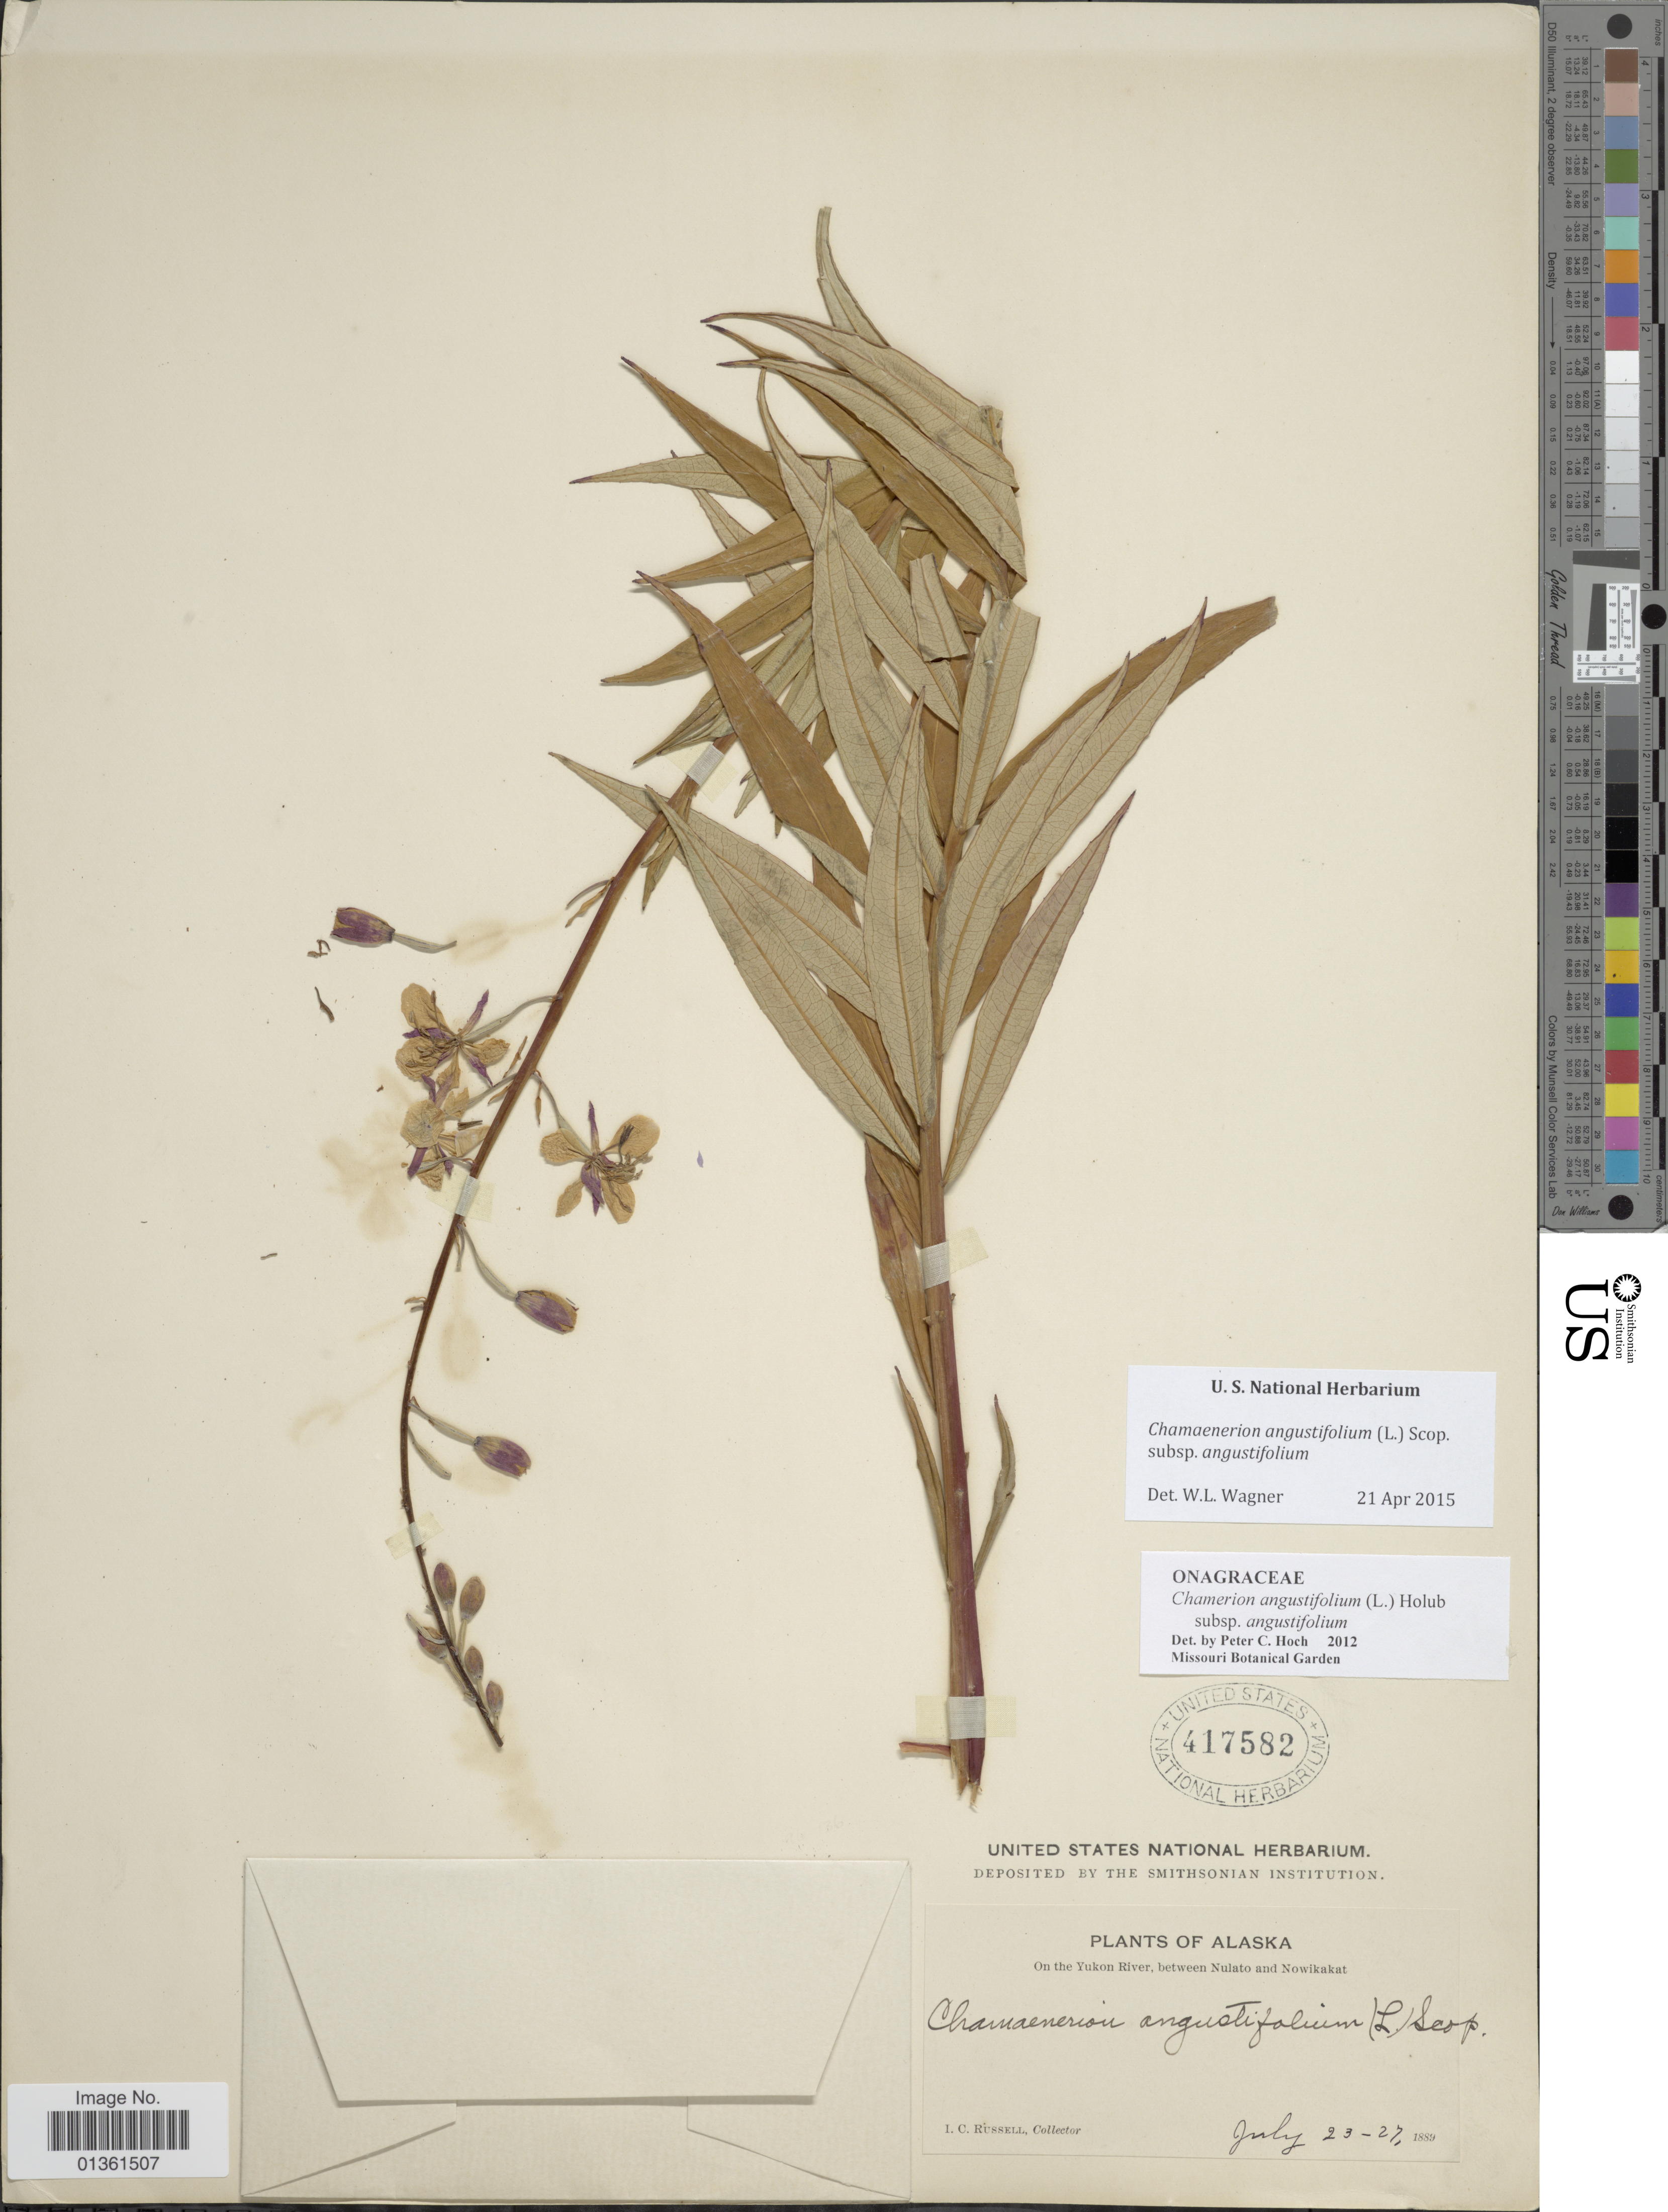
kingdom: Plantae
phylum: Tracheophyta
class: Magnoliopsida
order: Myrtales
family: Onagraceae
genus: Chamaenerion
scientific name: Chamaenerion angustifolium subsp. angustifolium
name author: (L.) Scop.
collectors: I. C. Russell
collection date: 1889-07-23/1889-07-27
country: United States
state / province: Alaska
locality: On the Yukon River, between Nulato and Nowikakat.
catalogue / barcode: US 417582